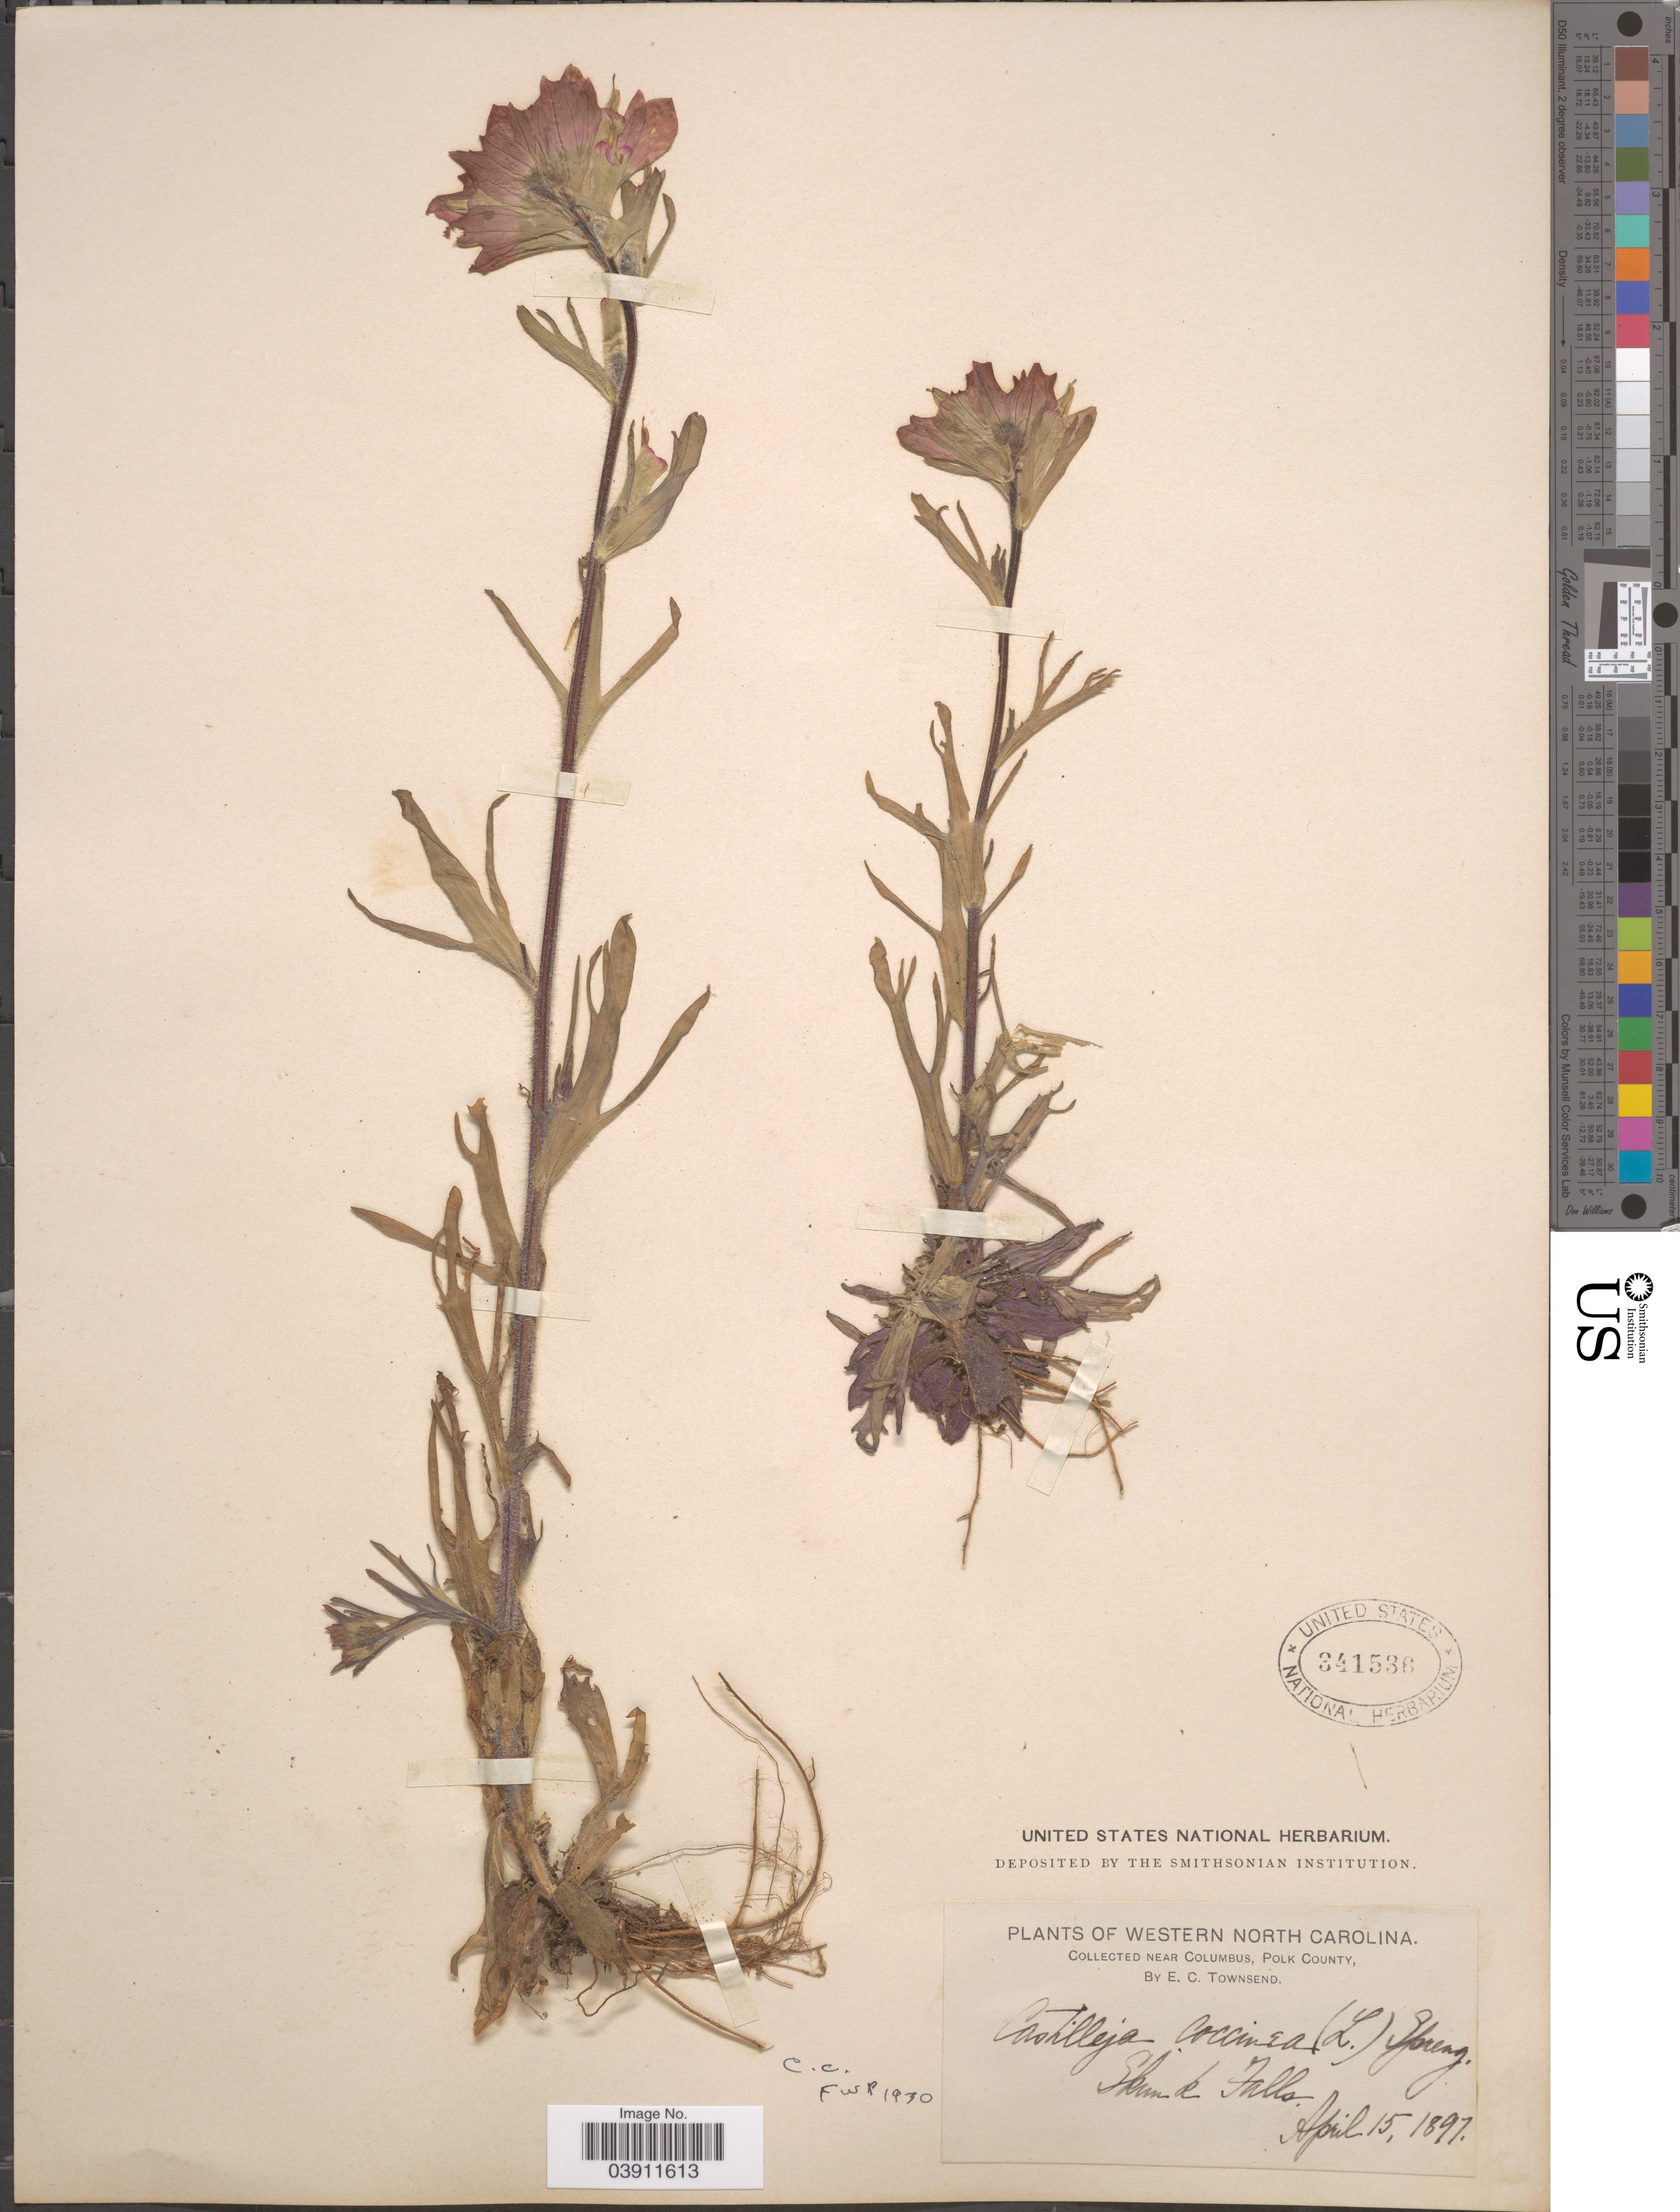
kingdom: Plantae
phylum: Tracheophyta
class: Magnoliopsida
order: Lamiales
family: Orobanchaceae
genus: Castilleja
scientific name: Castilleja coccinea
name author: (L.) Spreng.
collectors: E. C. Townsend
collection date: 1897-04-15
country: United States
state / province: North Carolina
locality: Western North Carolina. Near Columbus, Polk County. Skunk Falls.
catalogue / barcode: US 341536